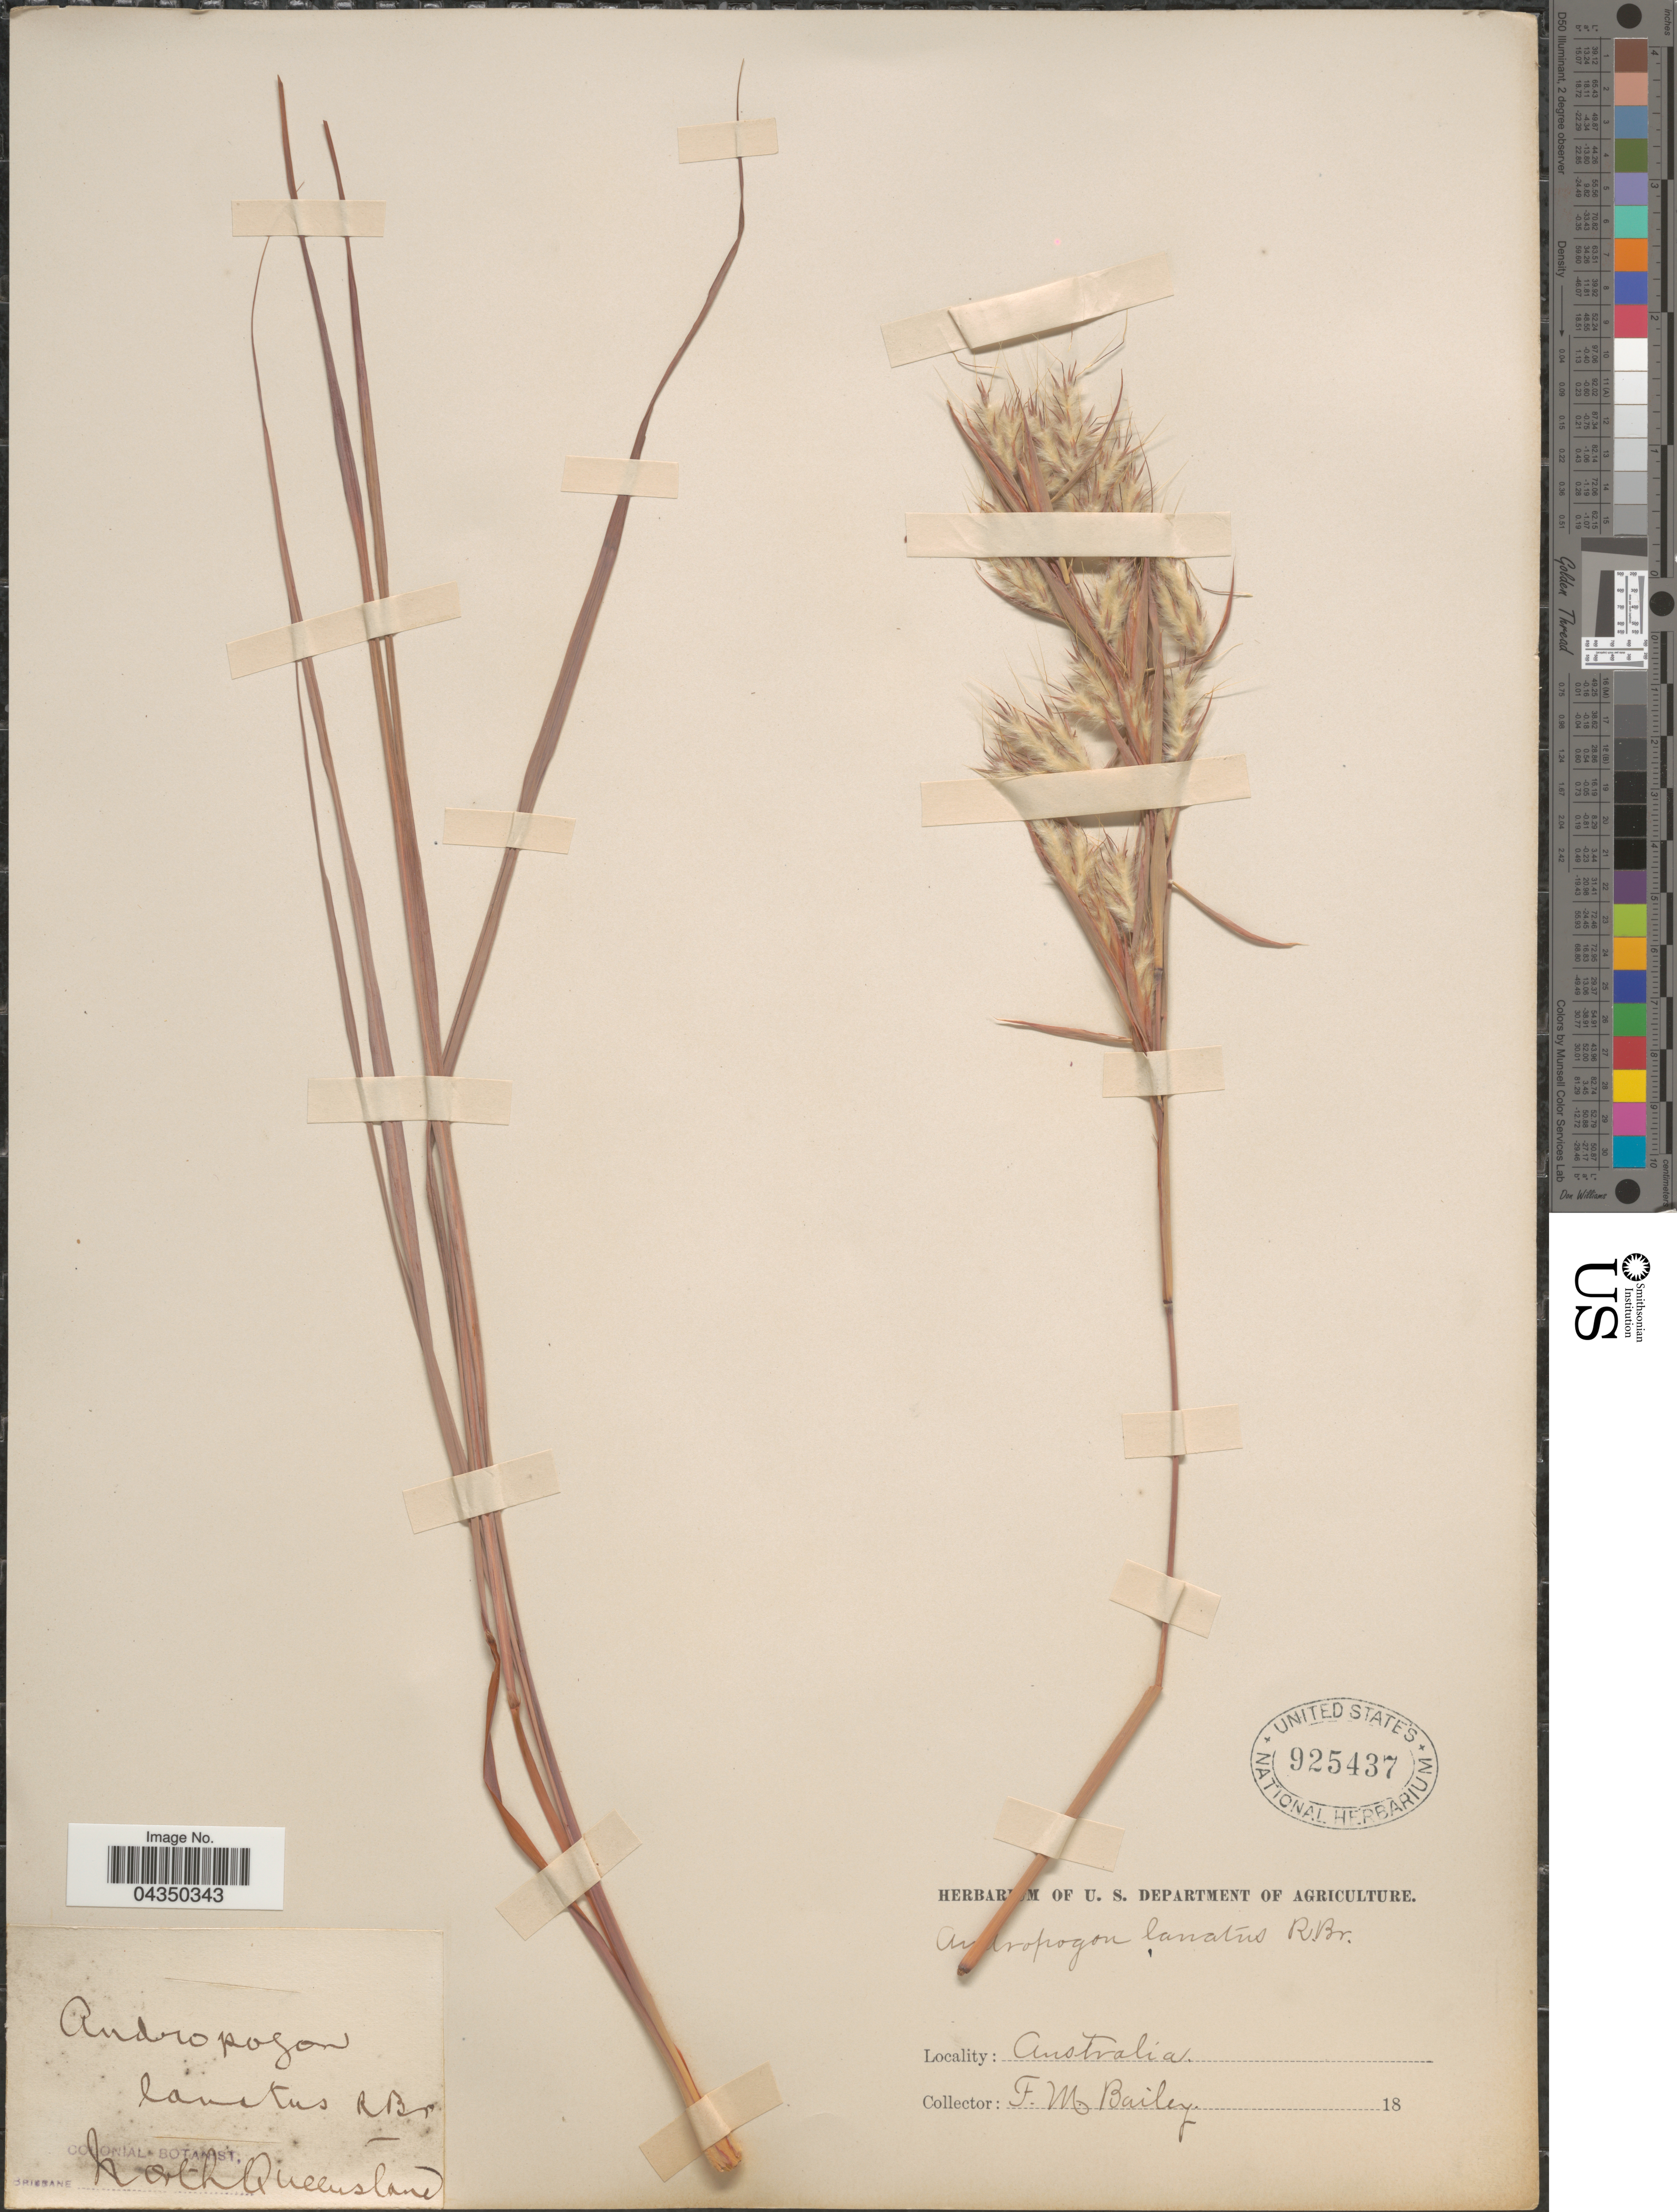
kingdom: Plantae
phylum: Tracheophyta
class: Liliopsida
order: Poales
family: Poaceae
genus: Cymbopogon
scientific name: Cymbopogon bombycinus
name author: A. Camus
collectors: F. M. Bailey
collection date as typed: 18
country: Australia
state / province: Queensland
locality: North Queensland.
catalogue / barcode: US 925437